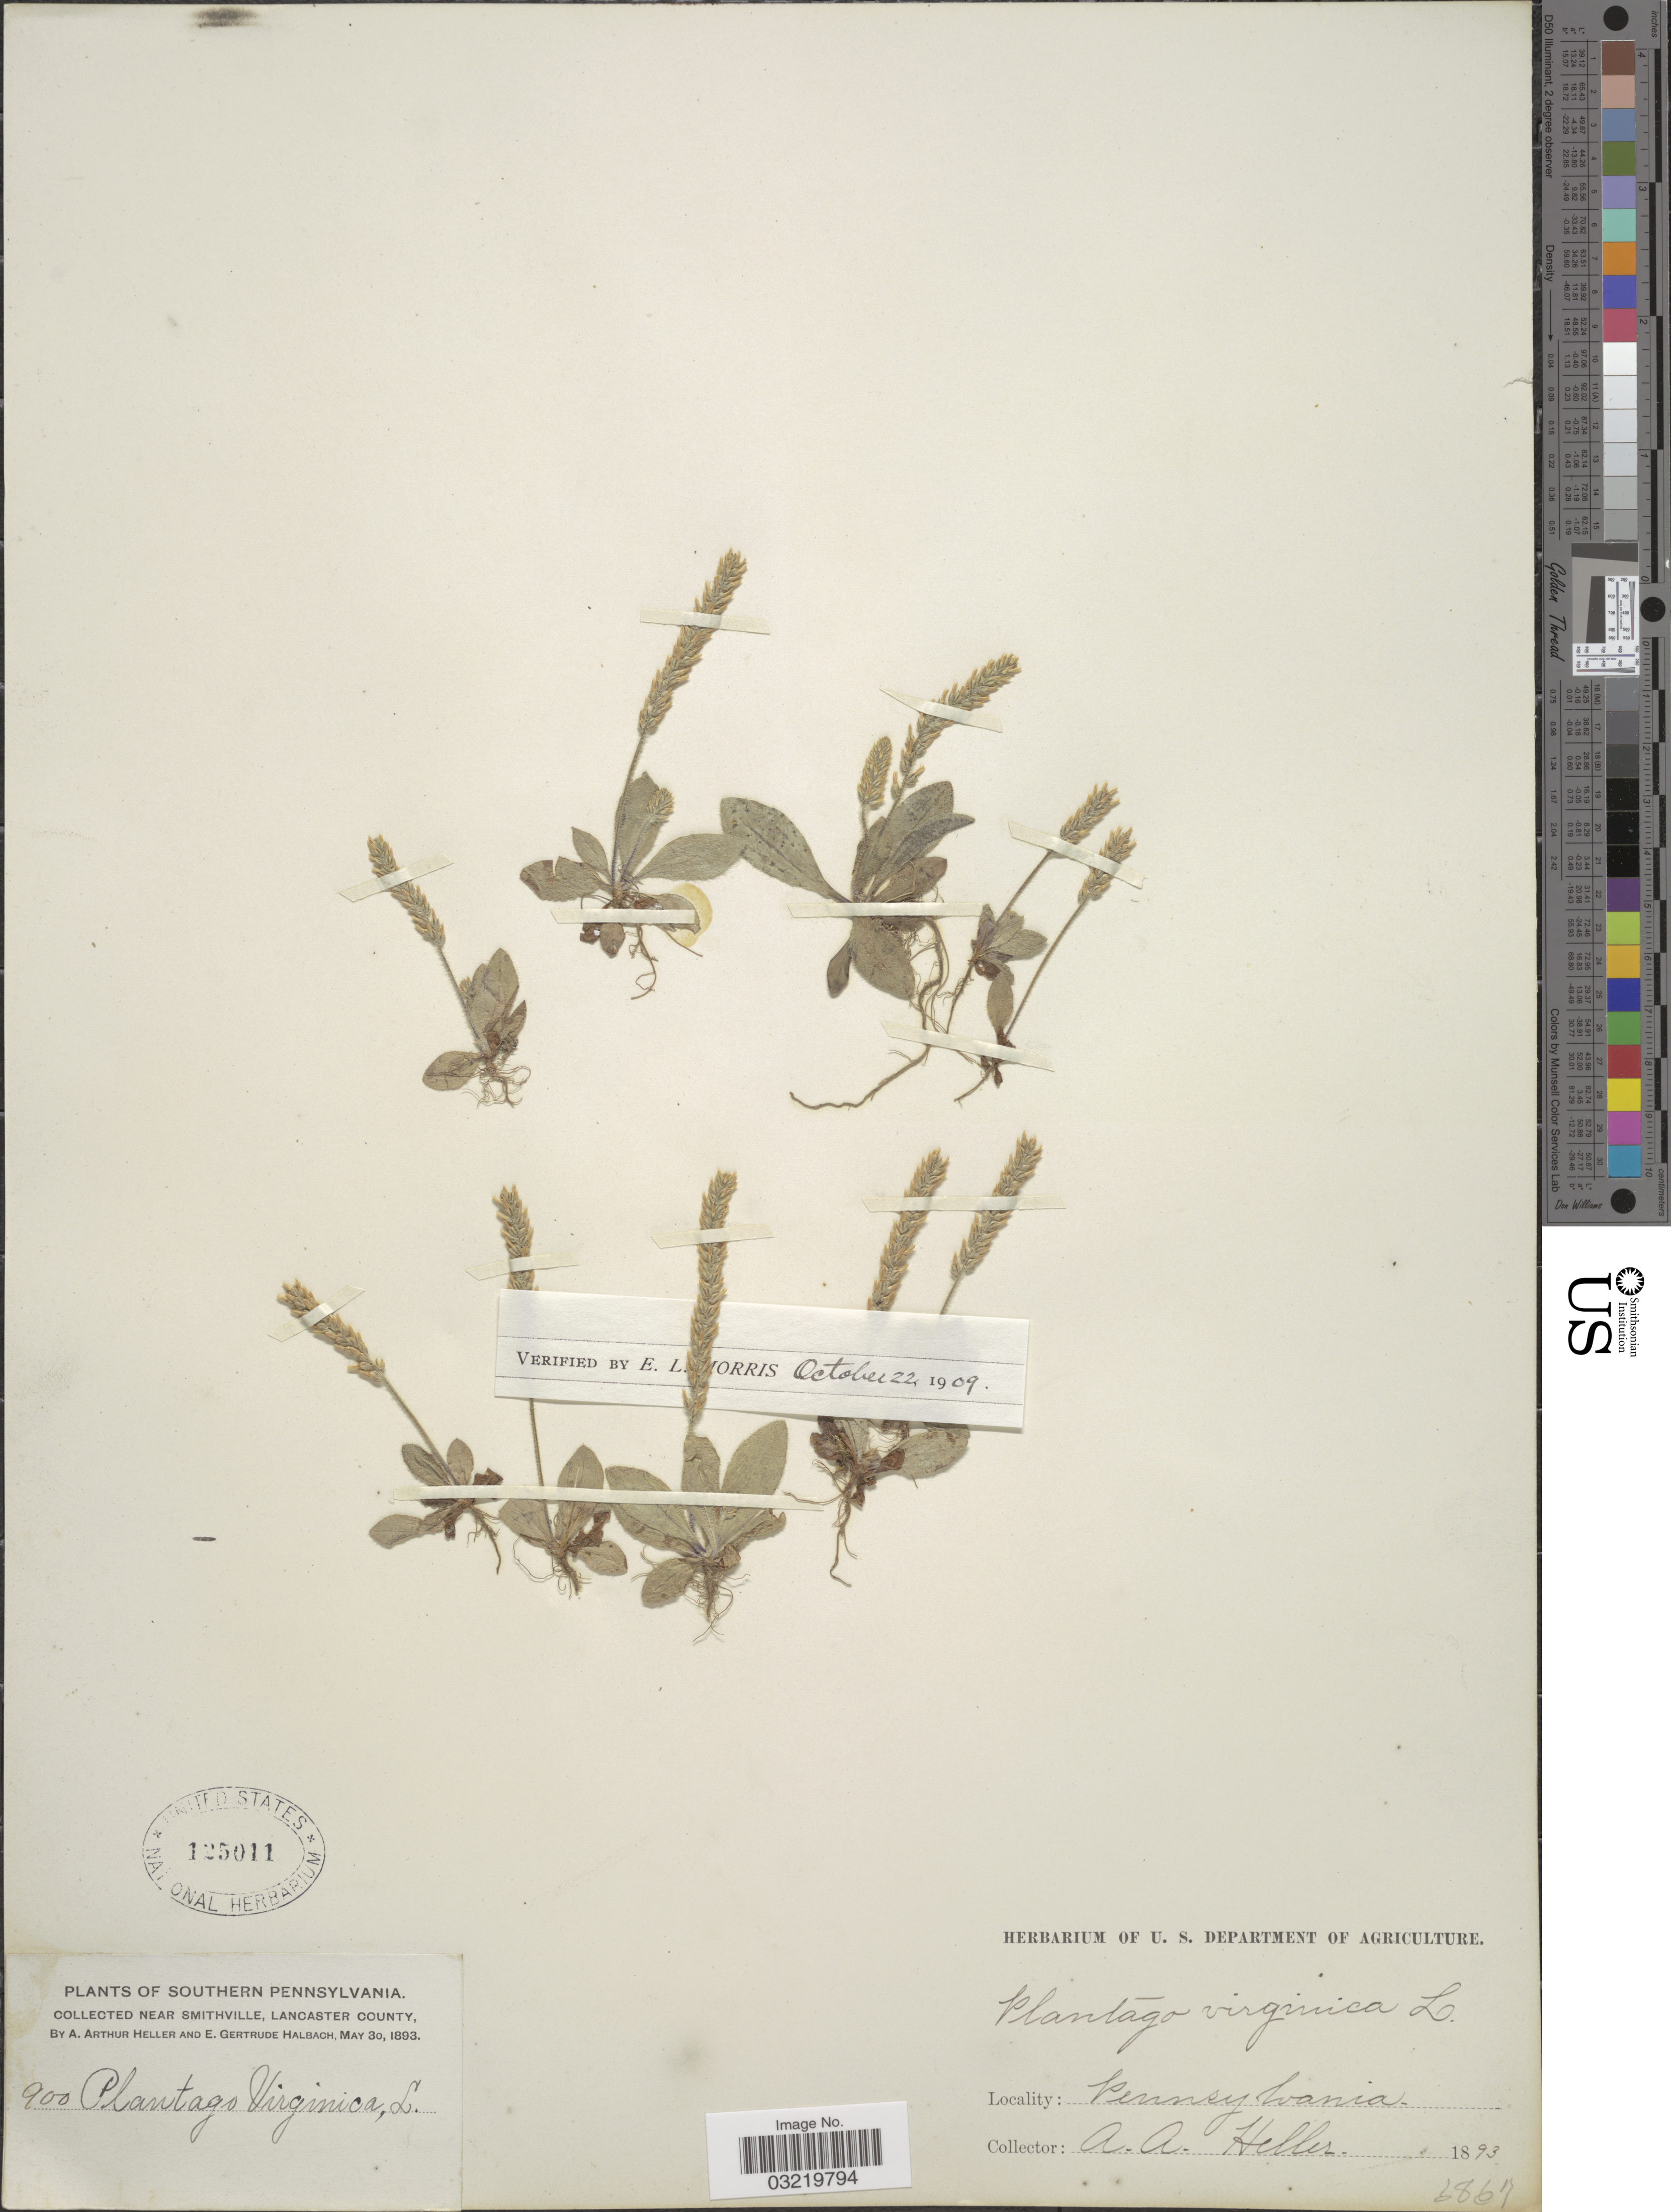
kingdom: Plantae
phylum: Tracheophyta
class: Magnoliopsida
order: Lamiales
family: Plantaginaceae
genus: Plantago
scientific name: Plantago virginica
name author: L.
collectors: A. A. Heller & E. G. Halbach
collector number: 900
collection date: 1893-05-30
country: United States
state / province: Pennsylvania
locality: Southern Pennsylvania. Near Smithville, Lancaster County.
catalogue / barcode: US 125011